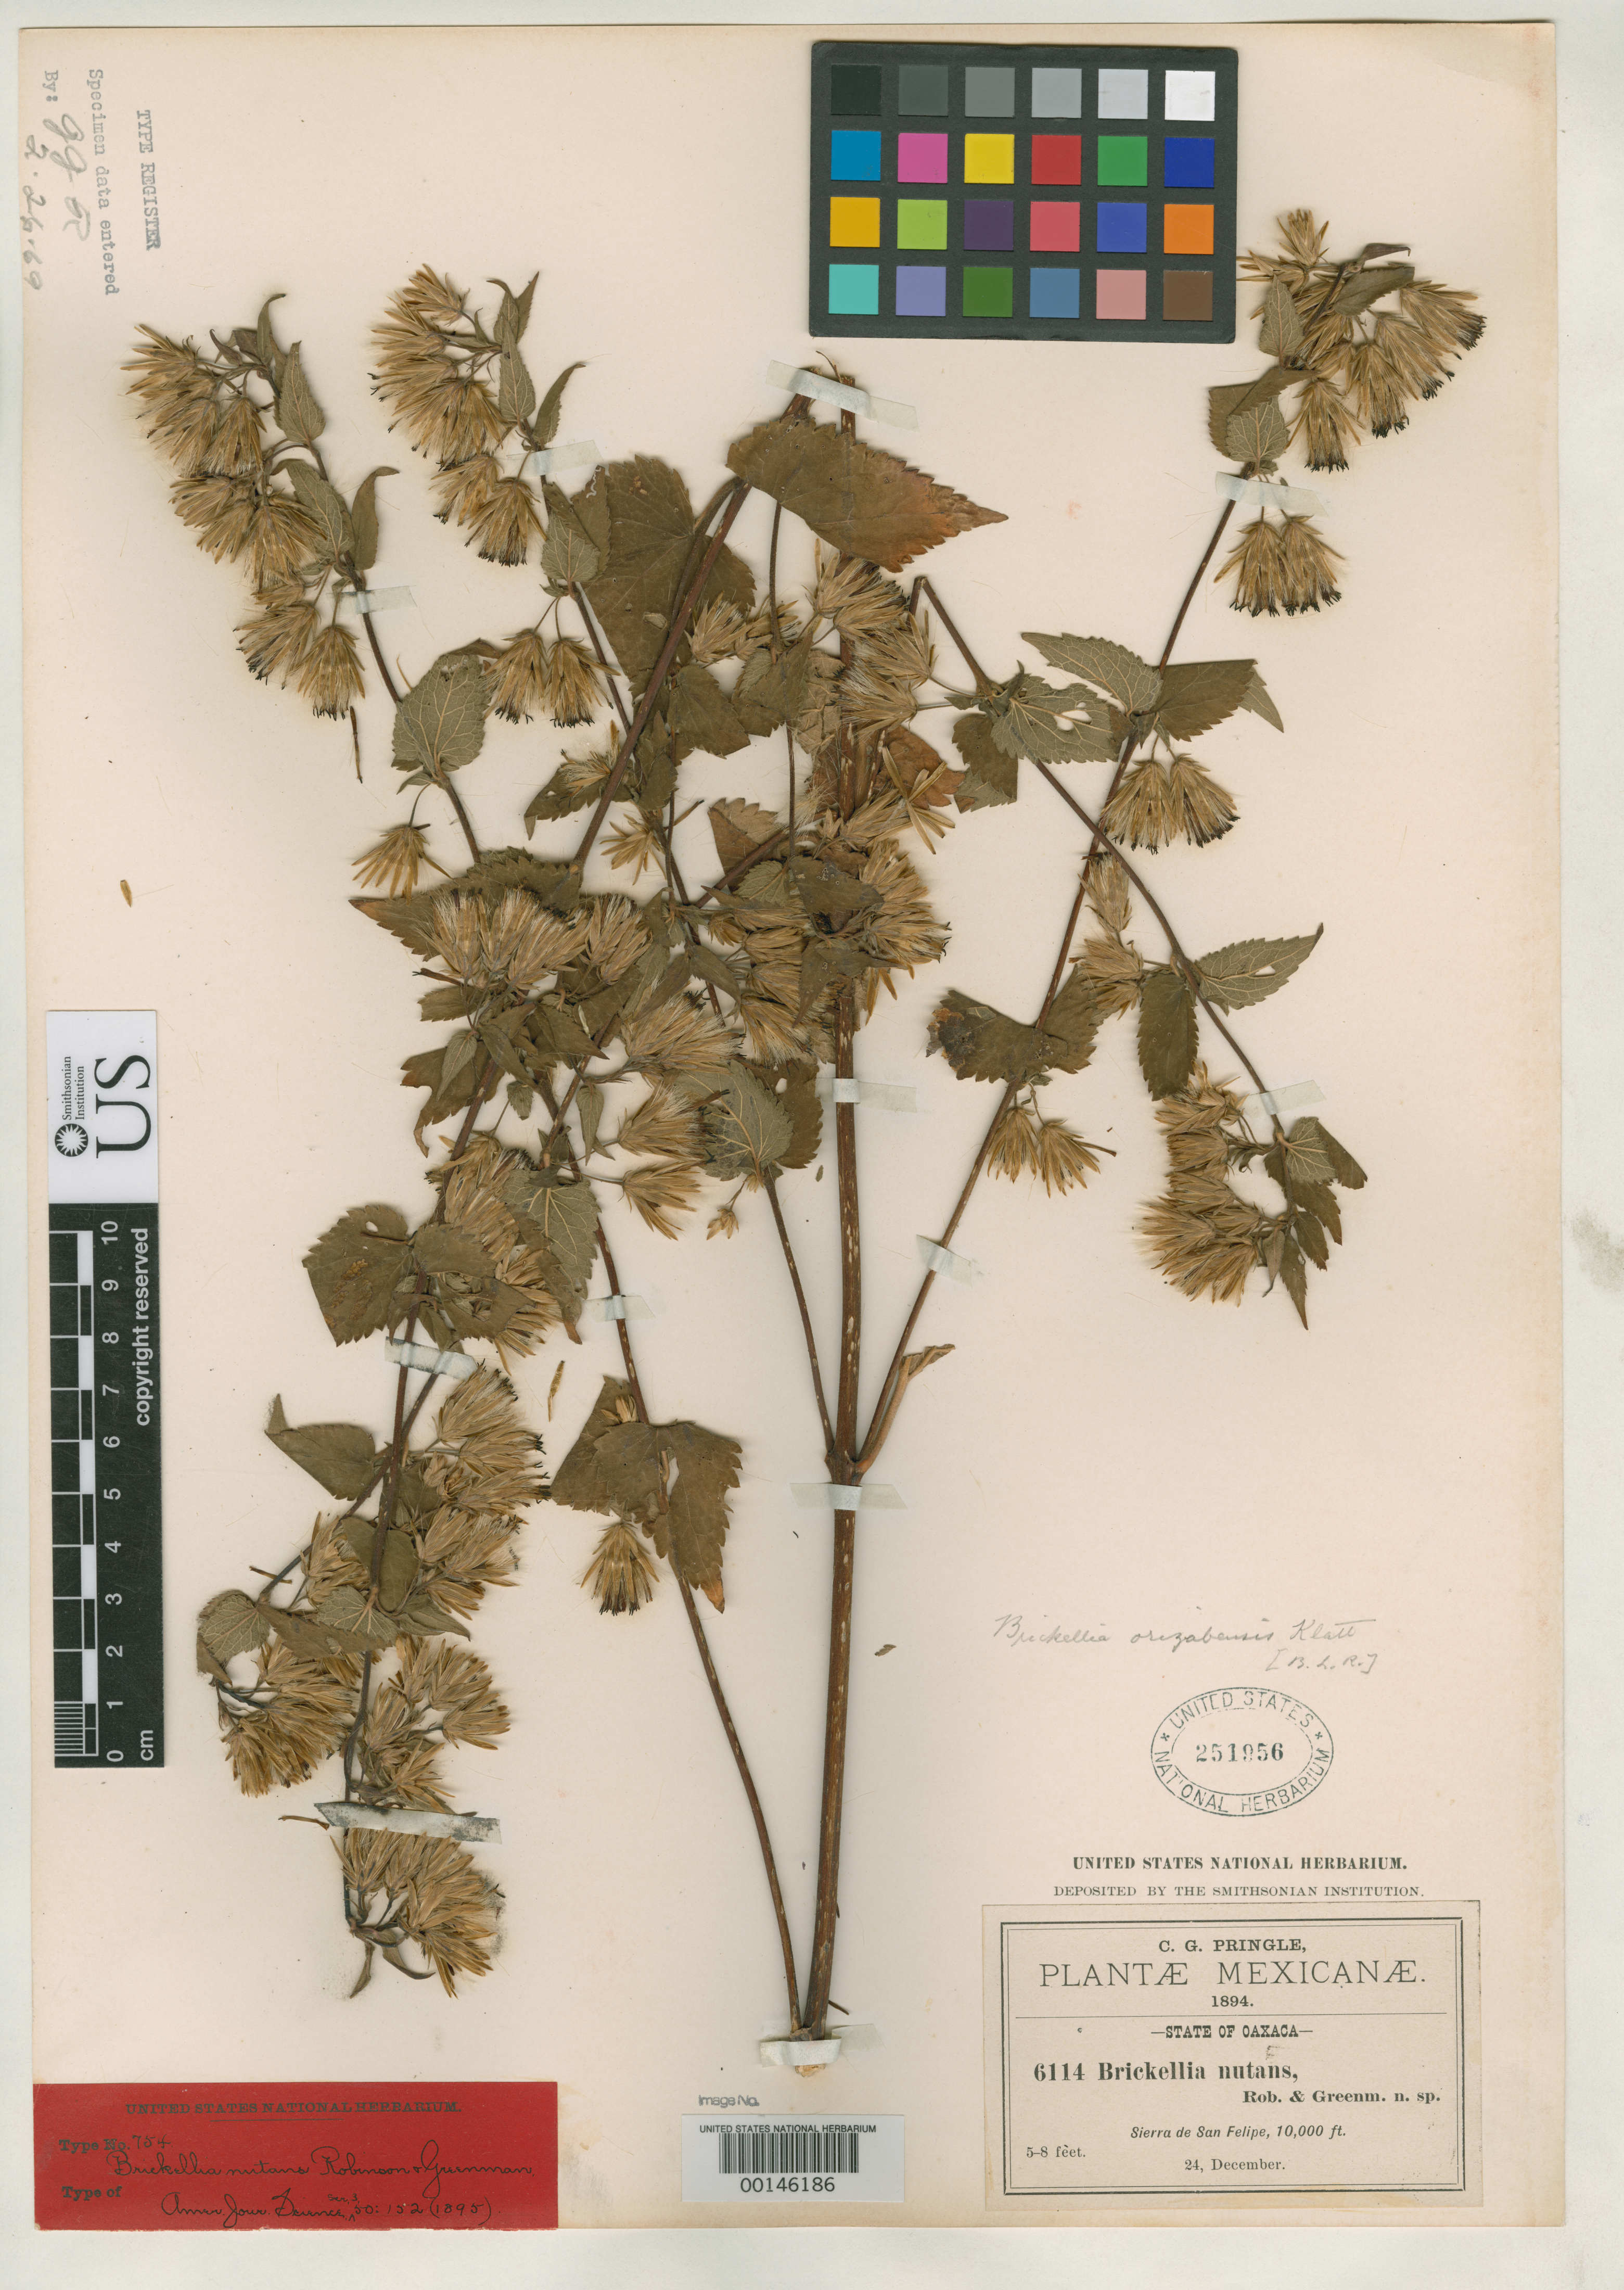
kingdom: Plantae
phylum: Tracheophyta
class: Magnoliopsida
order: Asterales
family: Asteraceae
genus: Brickellia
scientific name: Brickellia nutans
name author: B.L. Rob. & Greenm.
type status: Isotype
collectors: C. G. Pringle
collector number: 6114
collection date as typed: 24 Dec 1894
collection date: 1894-12-24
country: Mexico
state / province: Oaxaca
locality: Sierra de San Felipe.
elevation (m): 3048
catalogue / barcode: US 251956